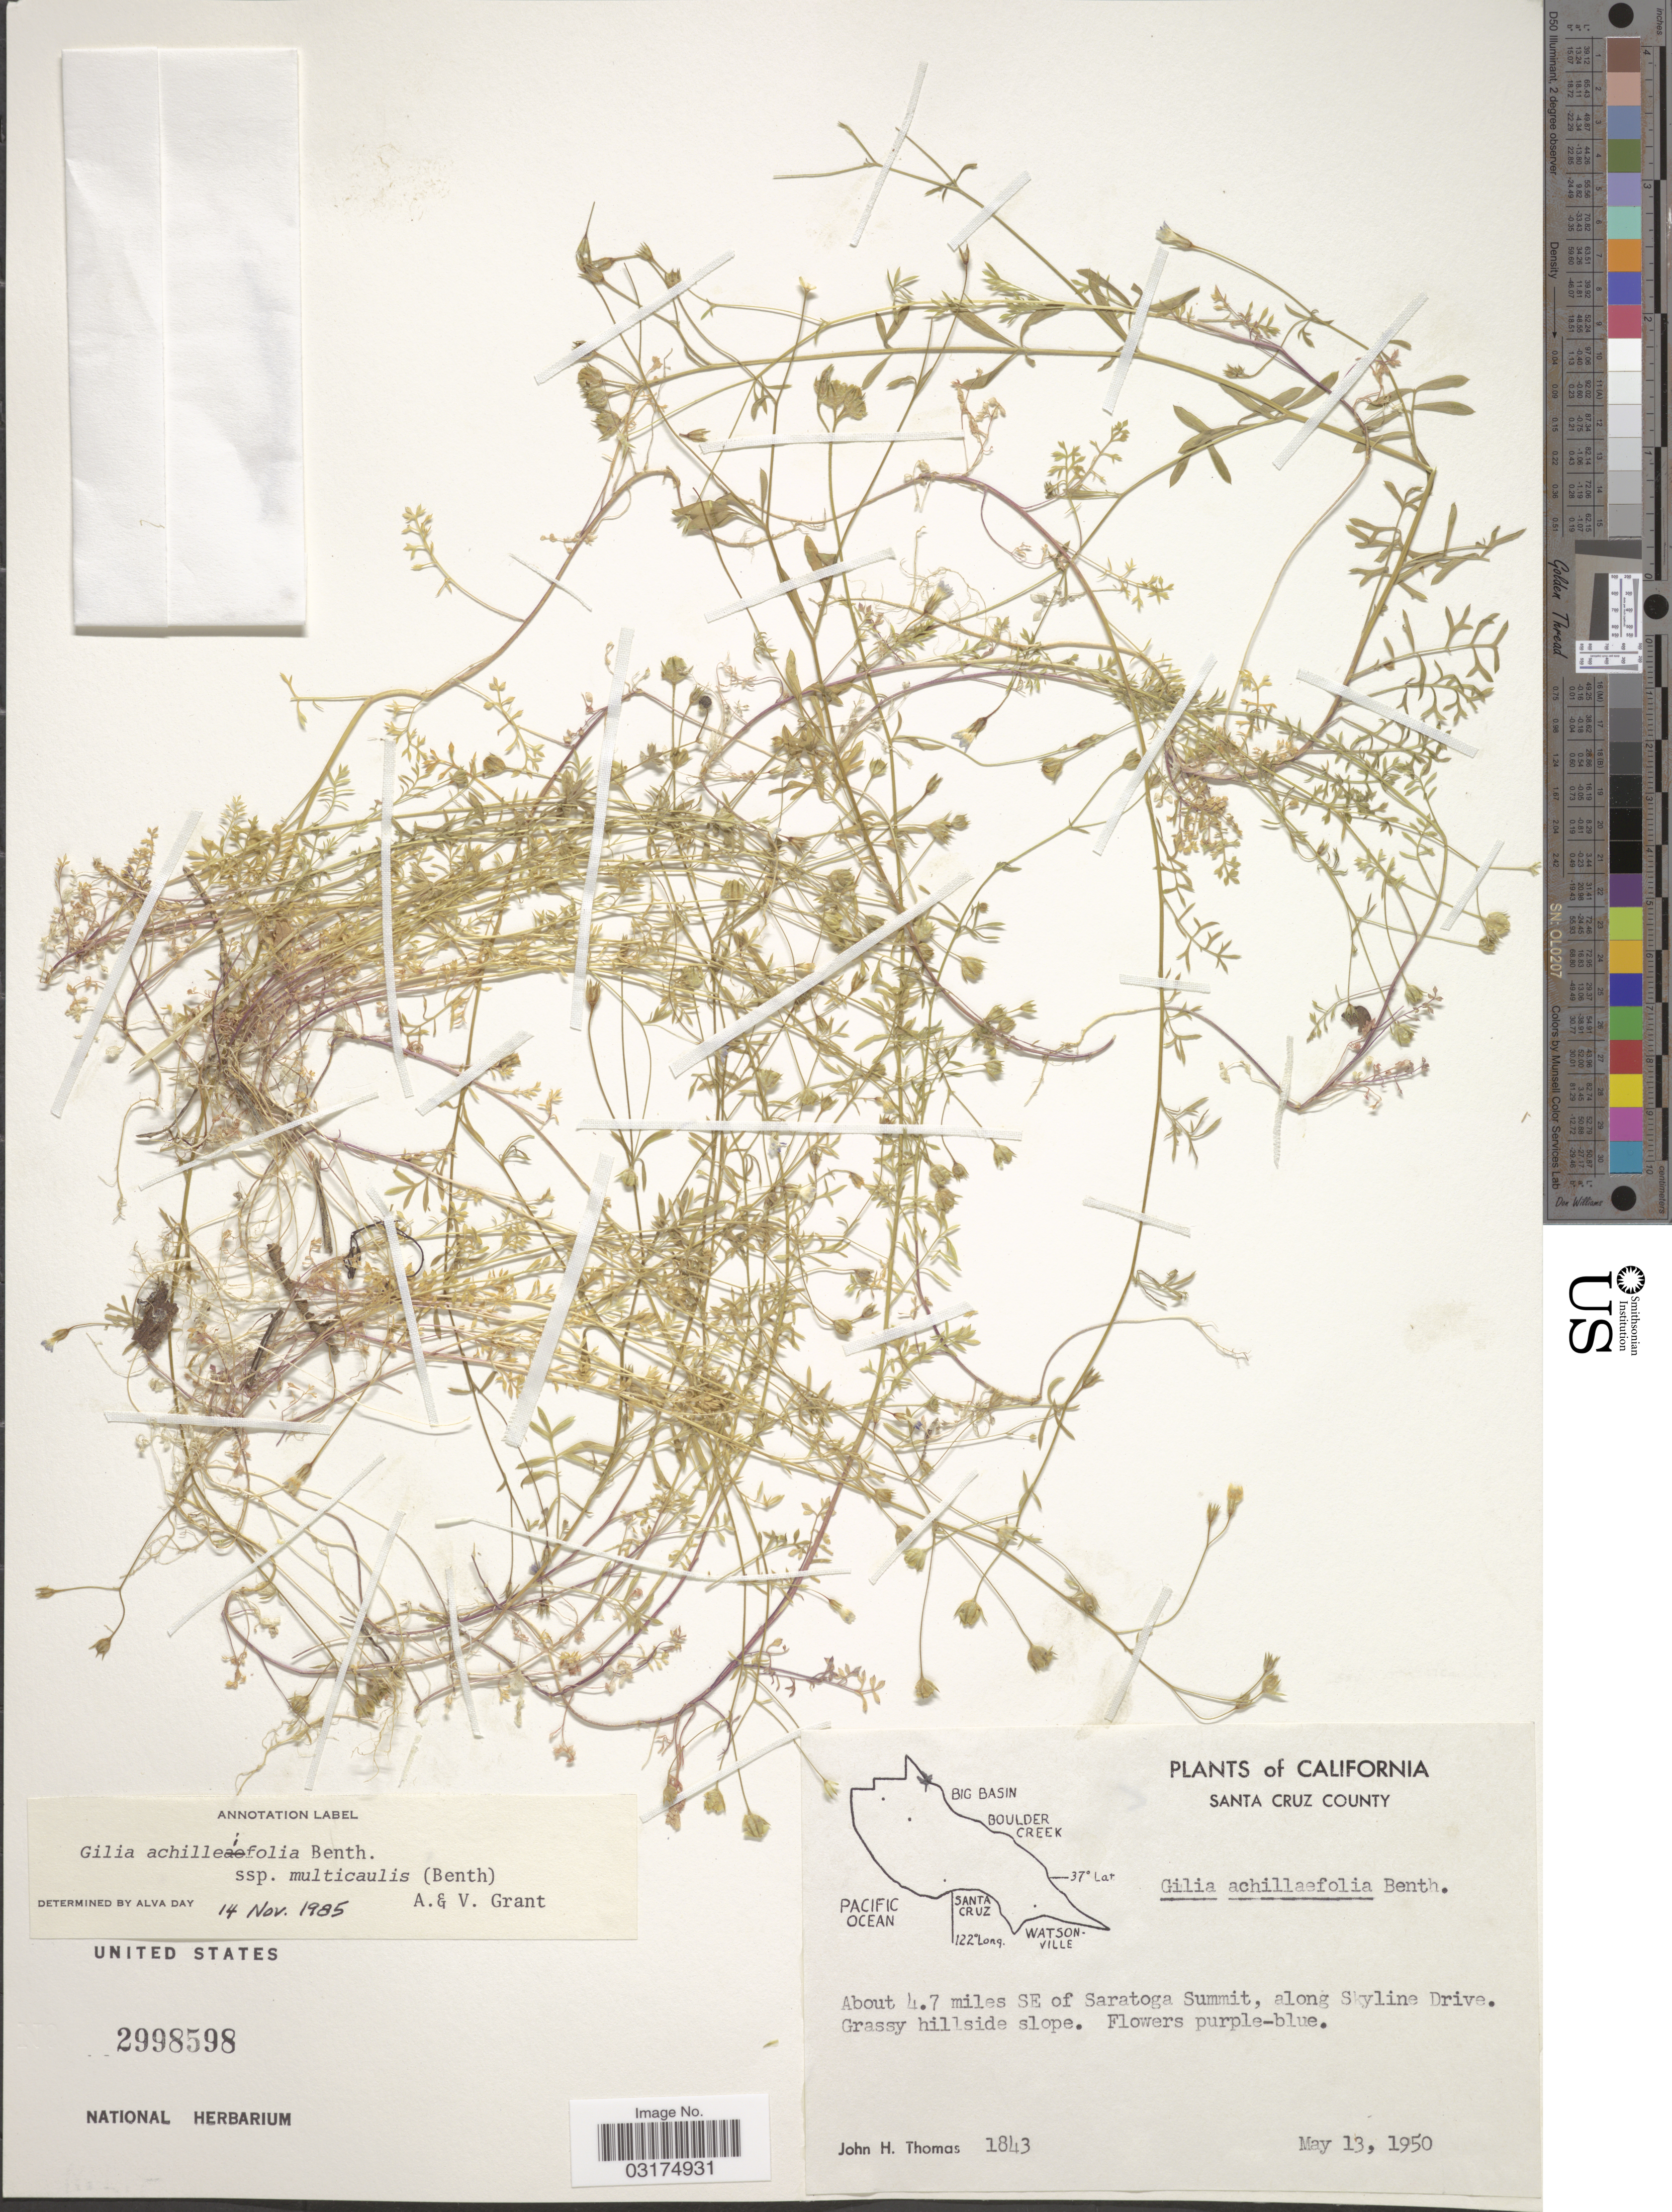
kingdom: Plantae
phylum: Tracheophyta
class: Magnoliopsida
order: Ericales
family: Polemoniaceae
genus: Gilia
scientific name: Gilia achilleifolia subsp. multicaulis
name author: (Benth.) V.E. Grant & A.D. Grant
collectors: J. H. Thomas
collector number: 1843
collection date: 1950-05-13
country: United States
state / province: California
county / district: Santa Cruz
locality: Santa Cruz County. About 4.7 miles SE of Saratoga Summit, along Skyline Drive. GRassy hillside slope.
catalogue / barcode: US 2998598